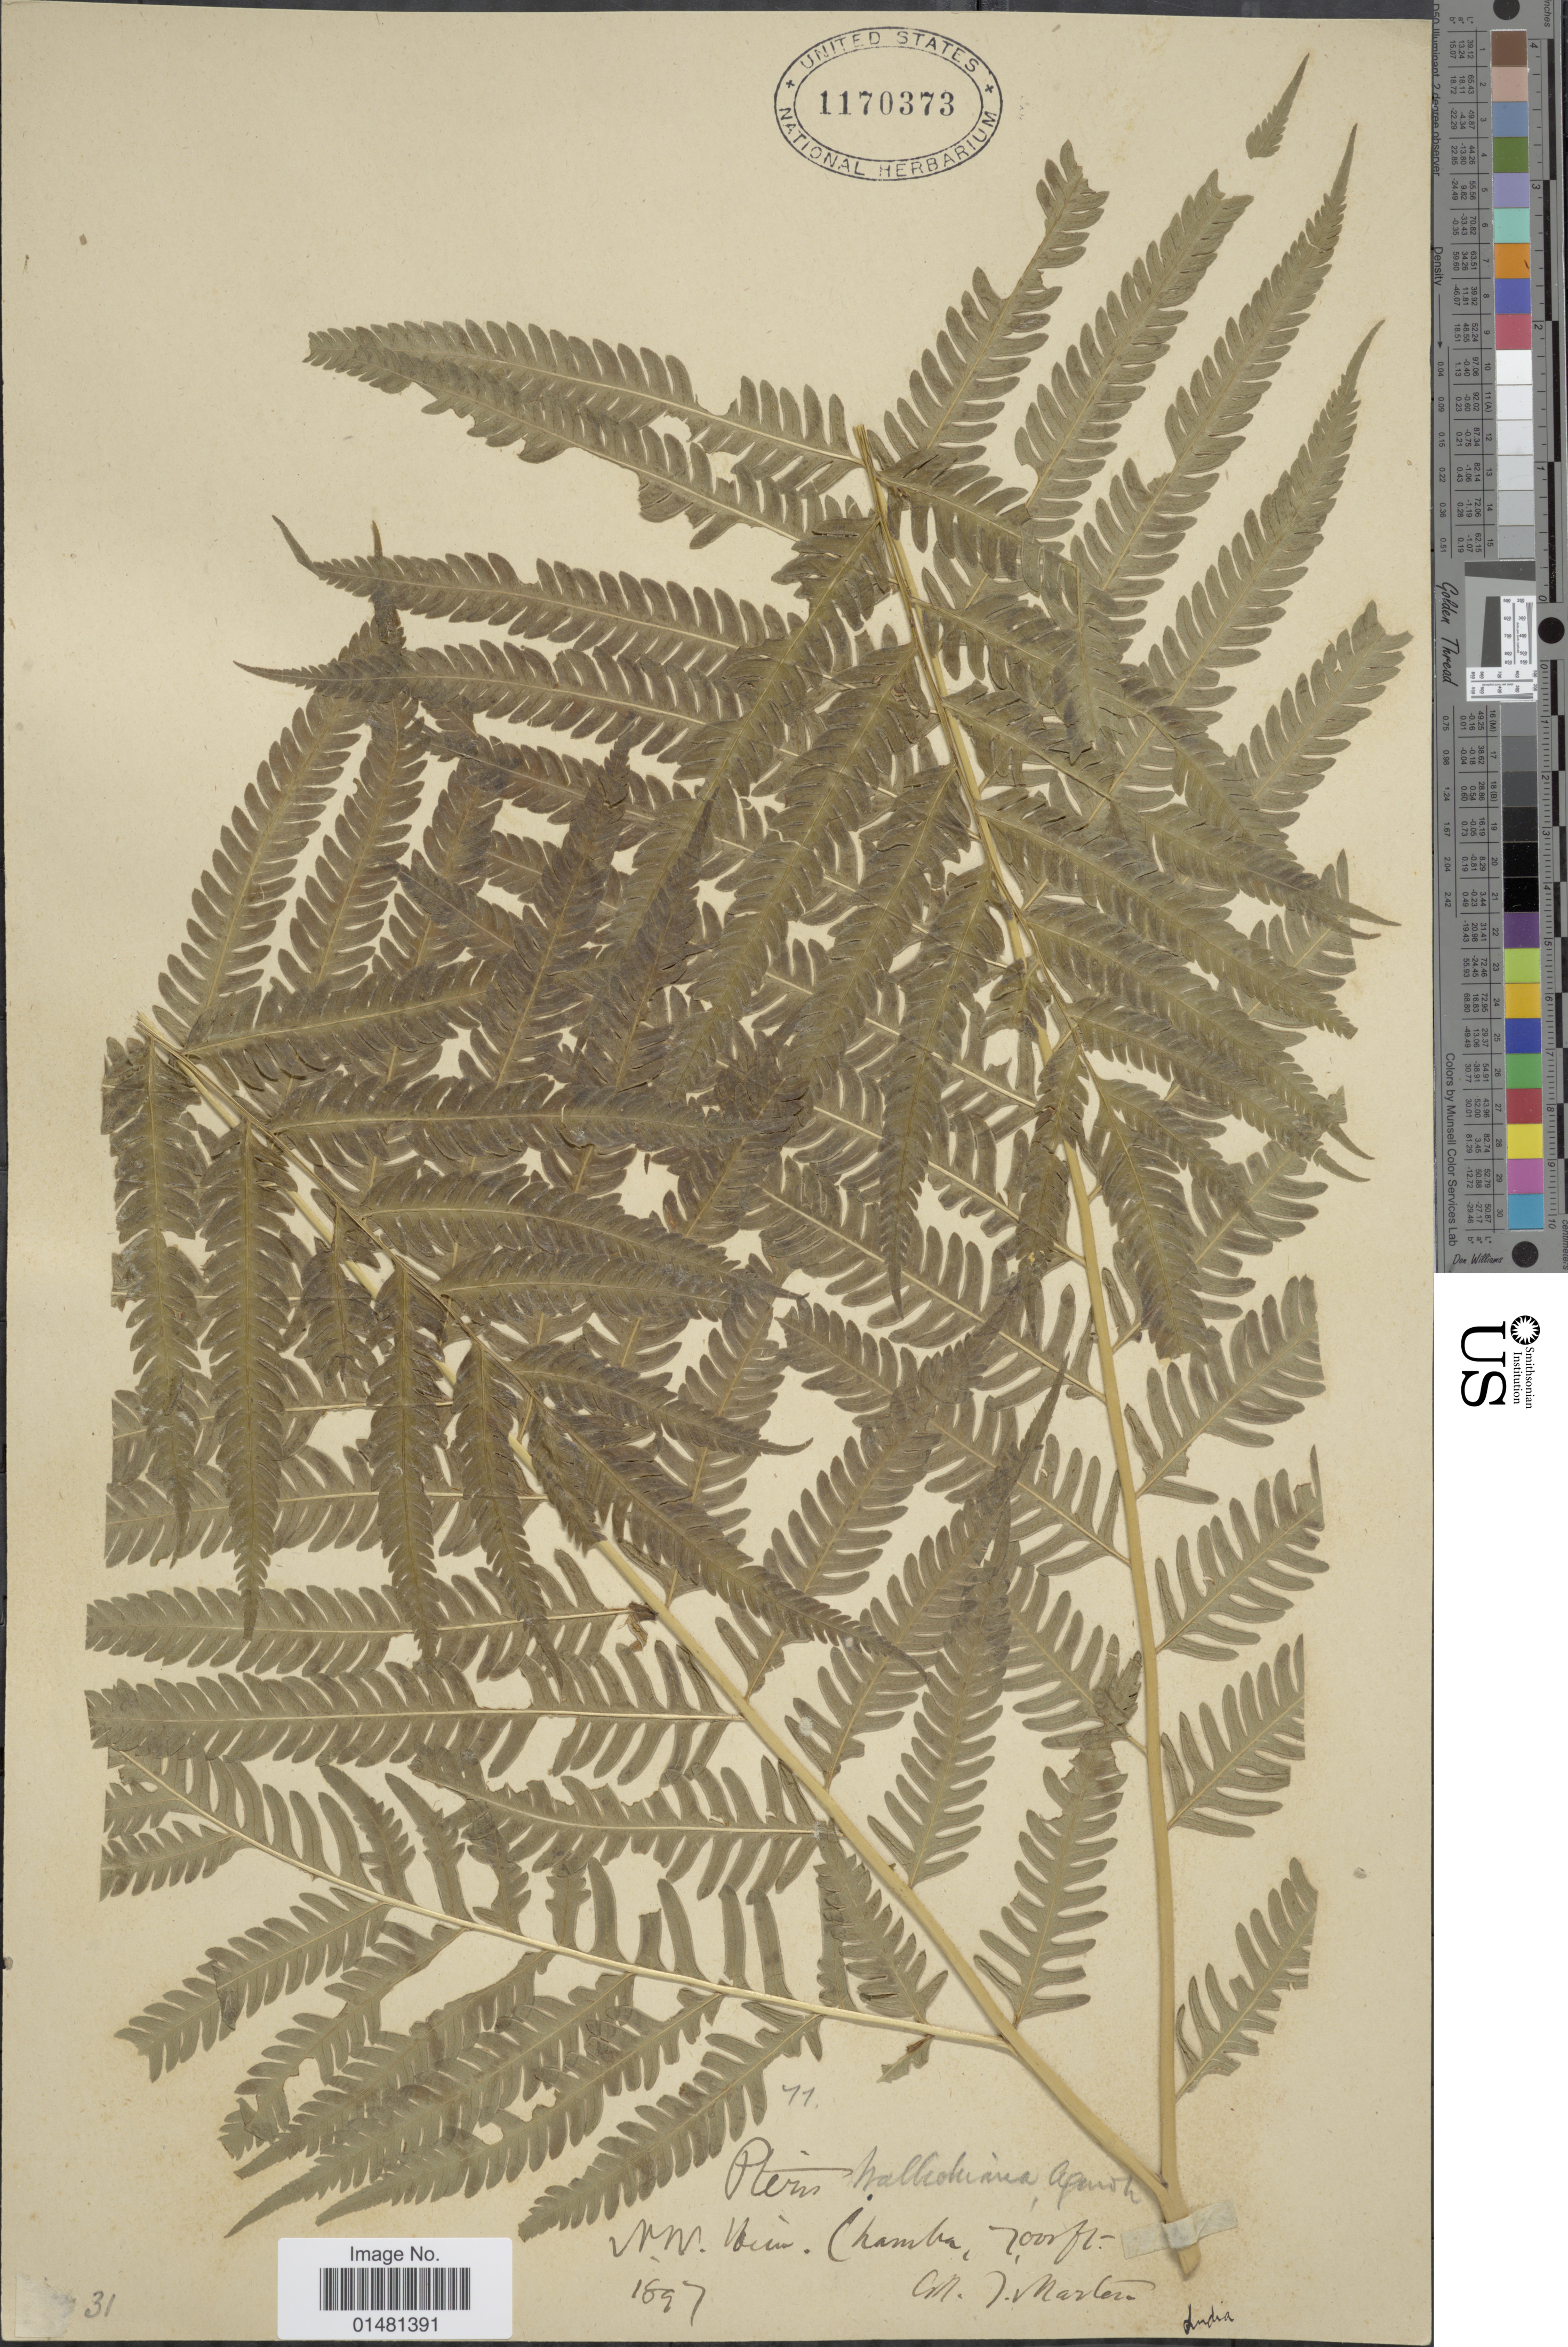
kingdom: Plantae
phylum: Tracheophyta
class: Polypodiopsida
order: Polypodiales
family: Pteridaceae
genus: Pteris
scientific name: Pteris wallichiana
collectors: J. Marten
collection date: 1897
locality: [illegible text] Chamba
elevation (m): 2134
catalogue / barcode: US 1170373